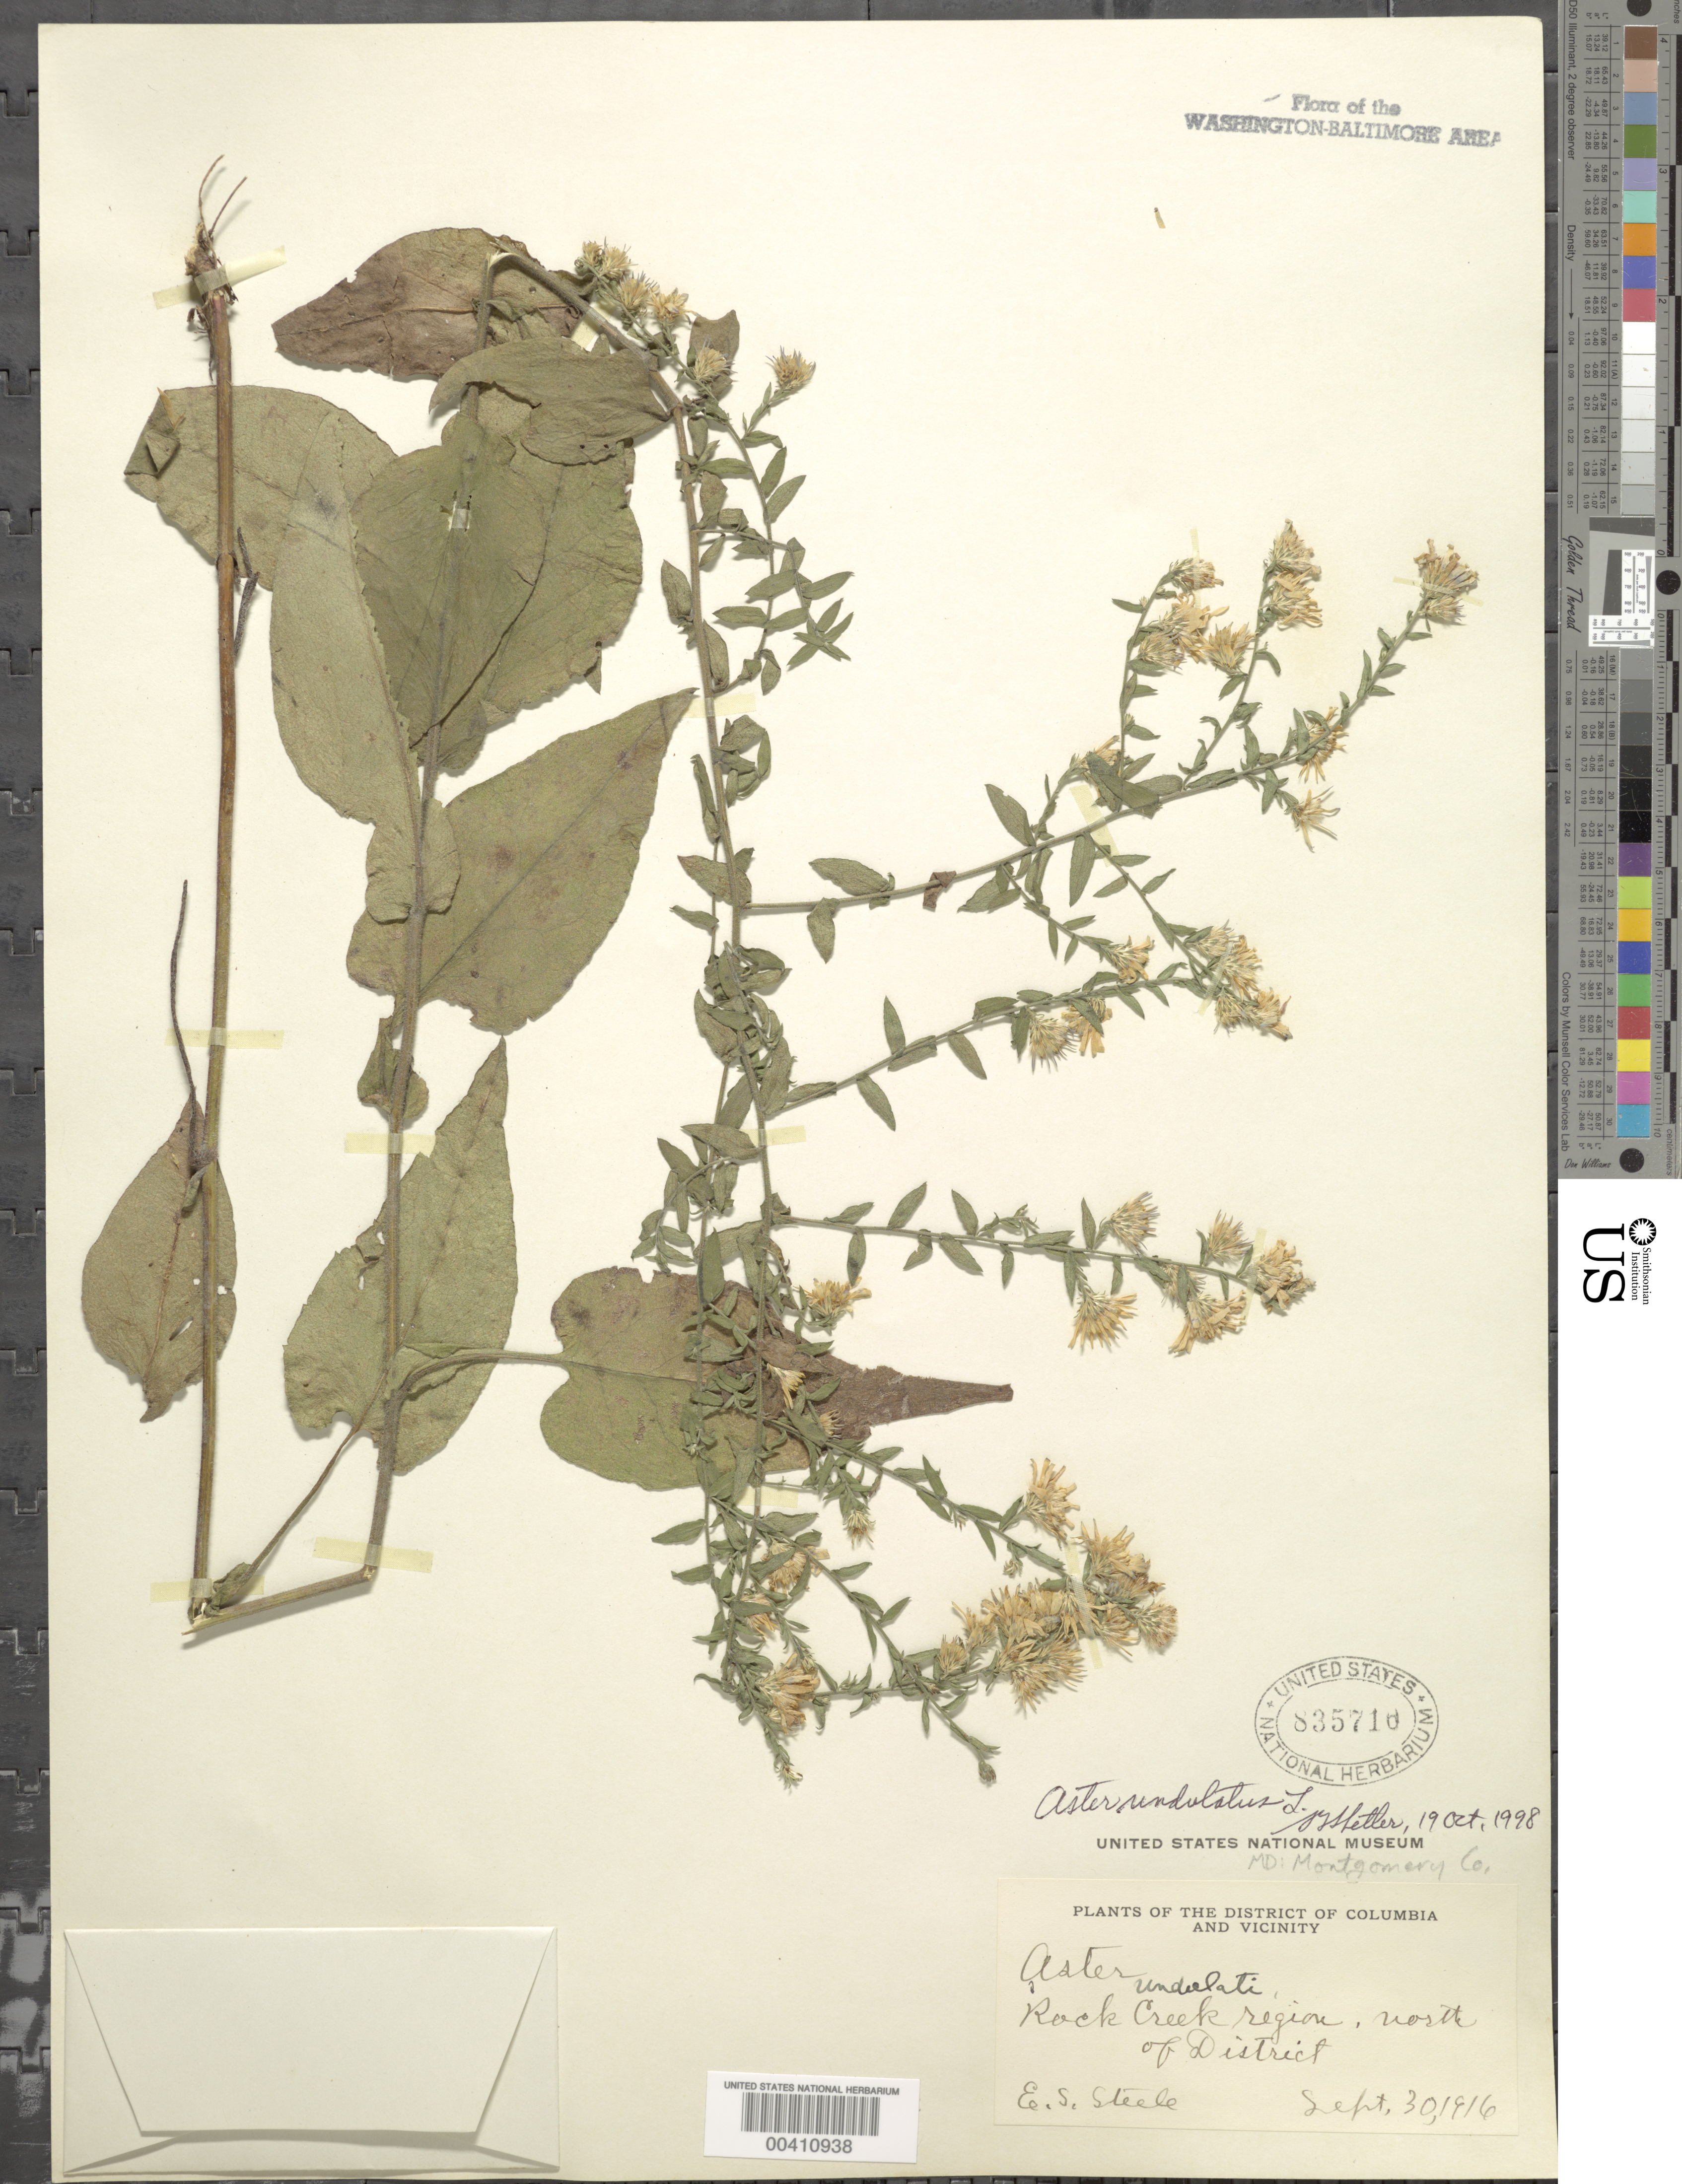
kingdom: Plantae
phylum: Tracheophyta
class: Magnoliopsida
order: Asterales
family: Asteraceae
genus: Symphyotrichum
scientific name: Symphyotrichum undulatum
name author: (L.) G.L. Nesom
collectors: E. Steele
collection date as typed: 30 Sep 1916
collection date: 1916-09-30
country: United States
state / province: Maryland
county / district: Montgomery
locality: Rock Creek Region, N of District Rock Creek Park & vicinity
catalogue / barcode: US 835710